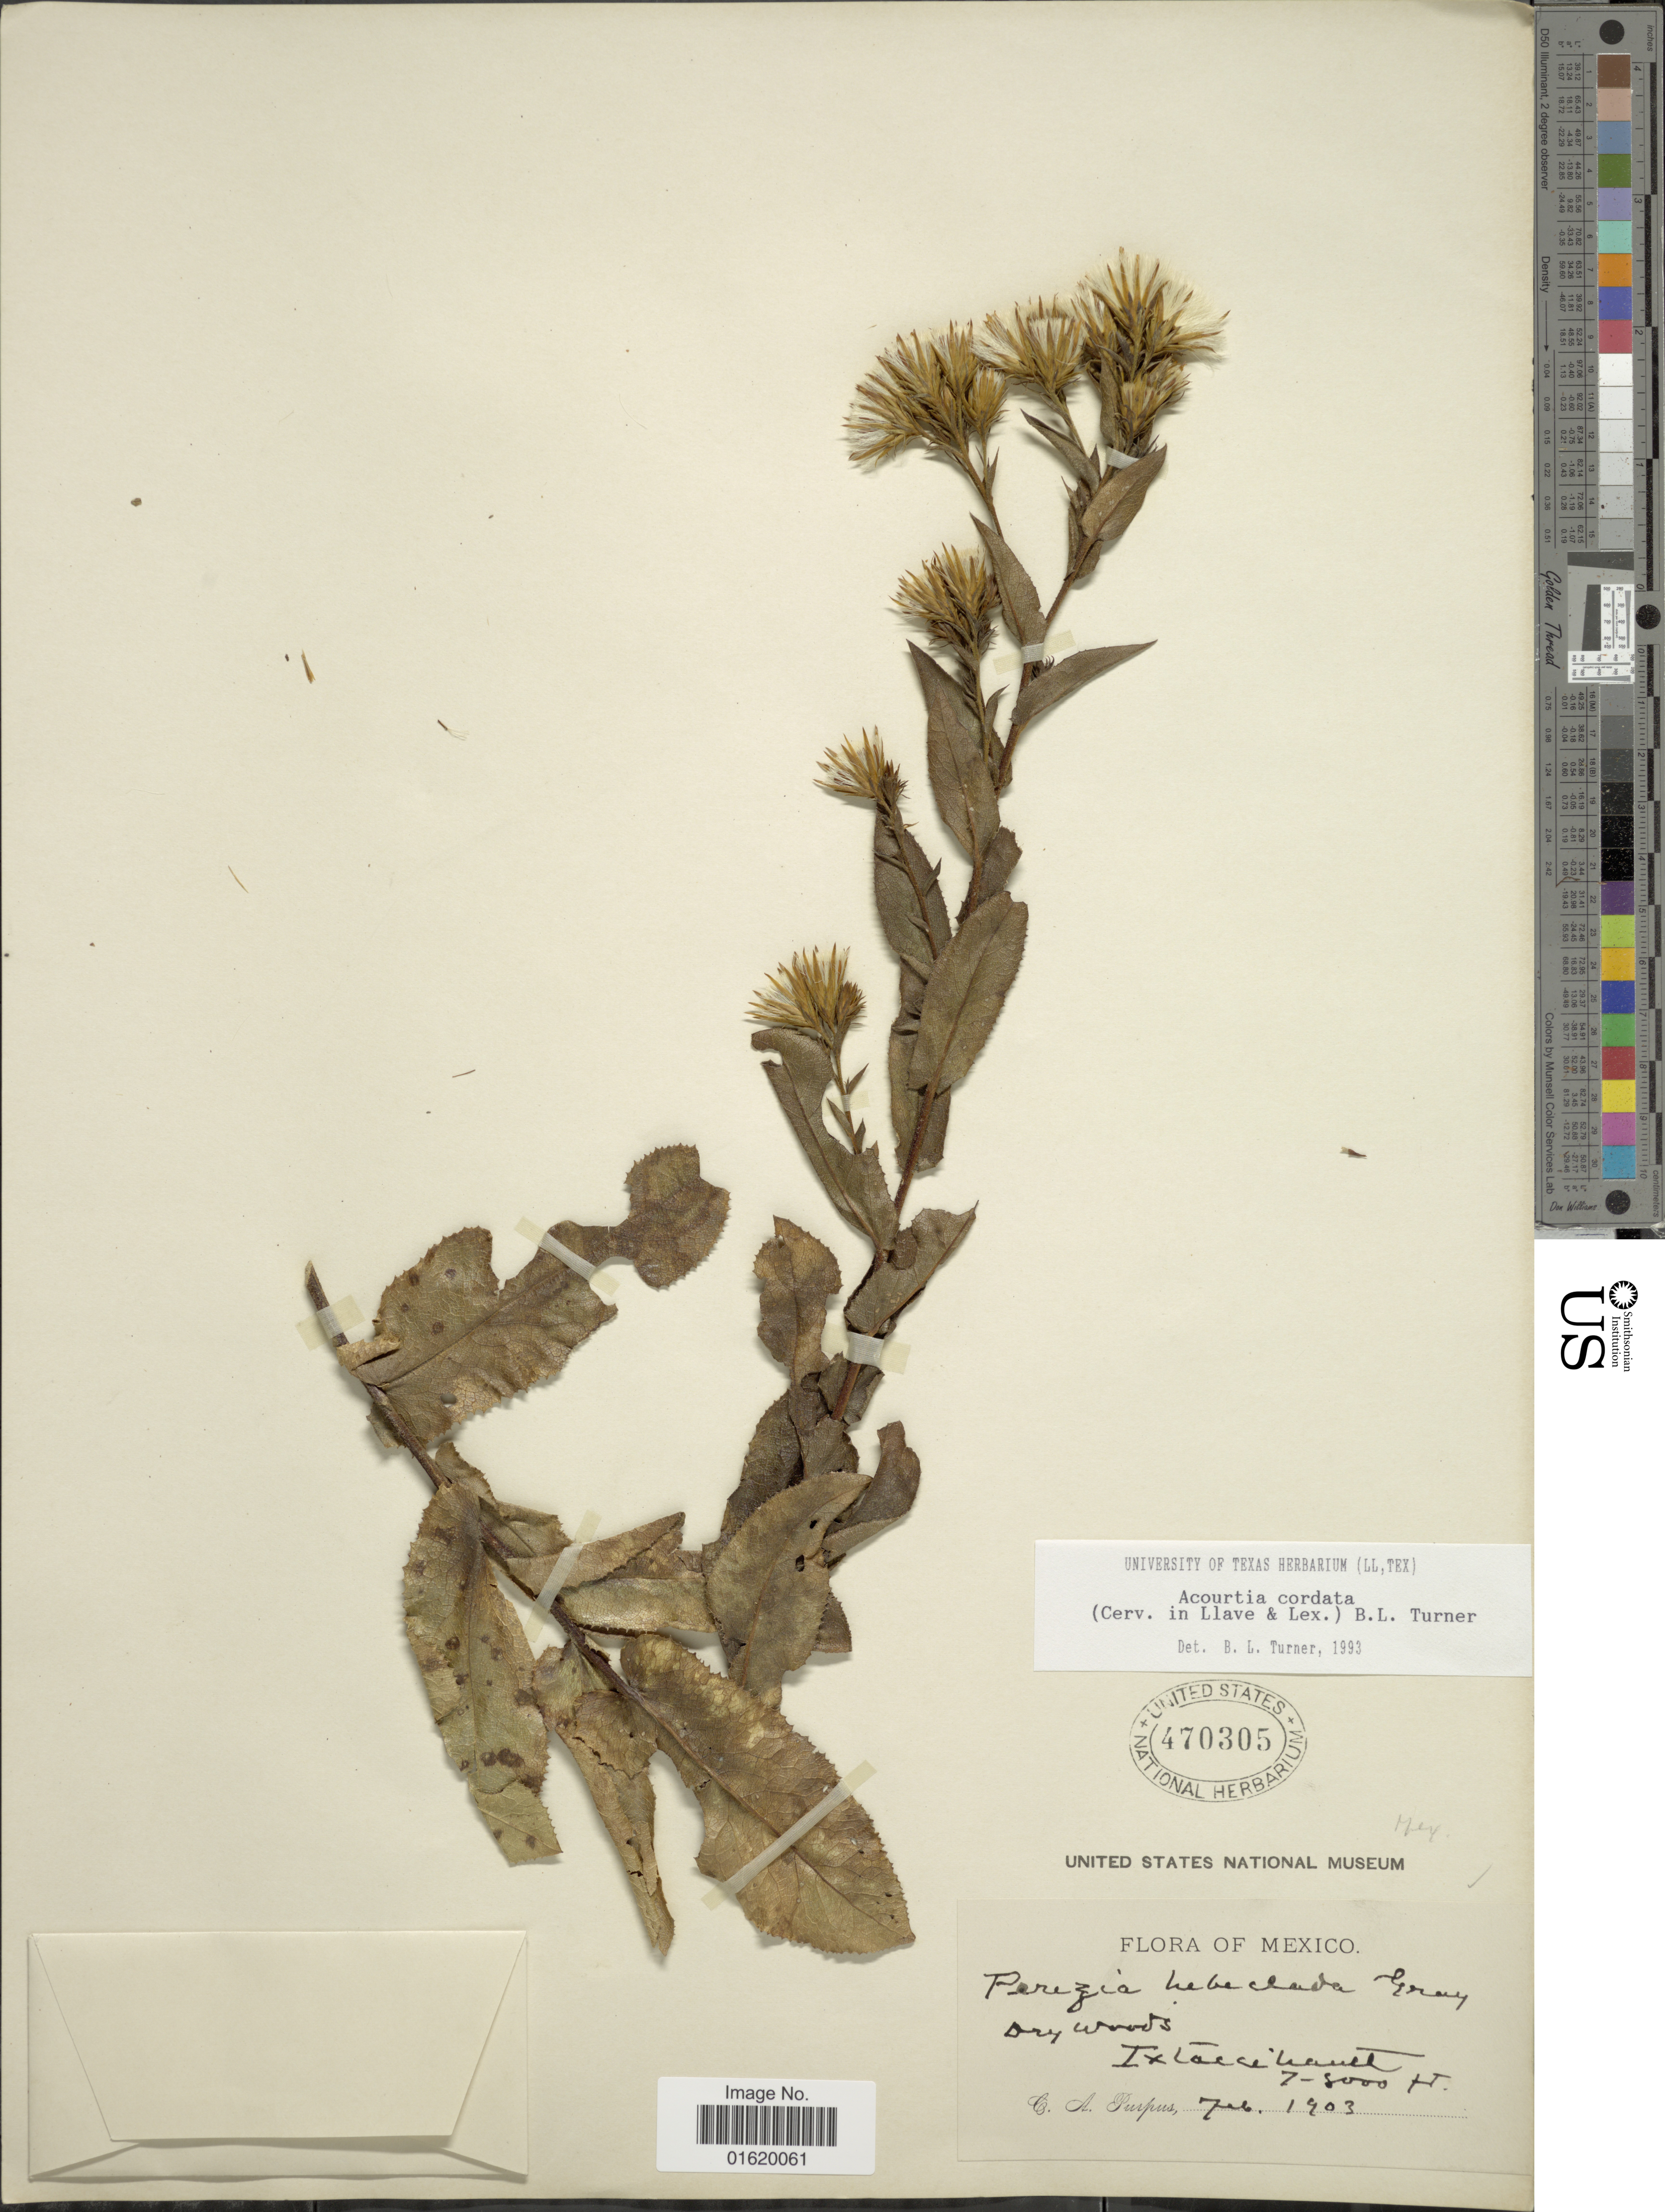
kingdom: Plantae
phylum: Tracheophyta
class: Magnoliopsida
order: Asterales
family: Asteraceae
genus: Acourtia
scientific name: Acourtia cordata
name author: (Cerv.) B.L. Turner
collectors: C. A. Purpus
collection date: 1903-02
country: Mexico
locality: Iztaccihuatl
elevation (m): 2134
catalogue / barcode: US 470305